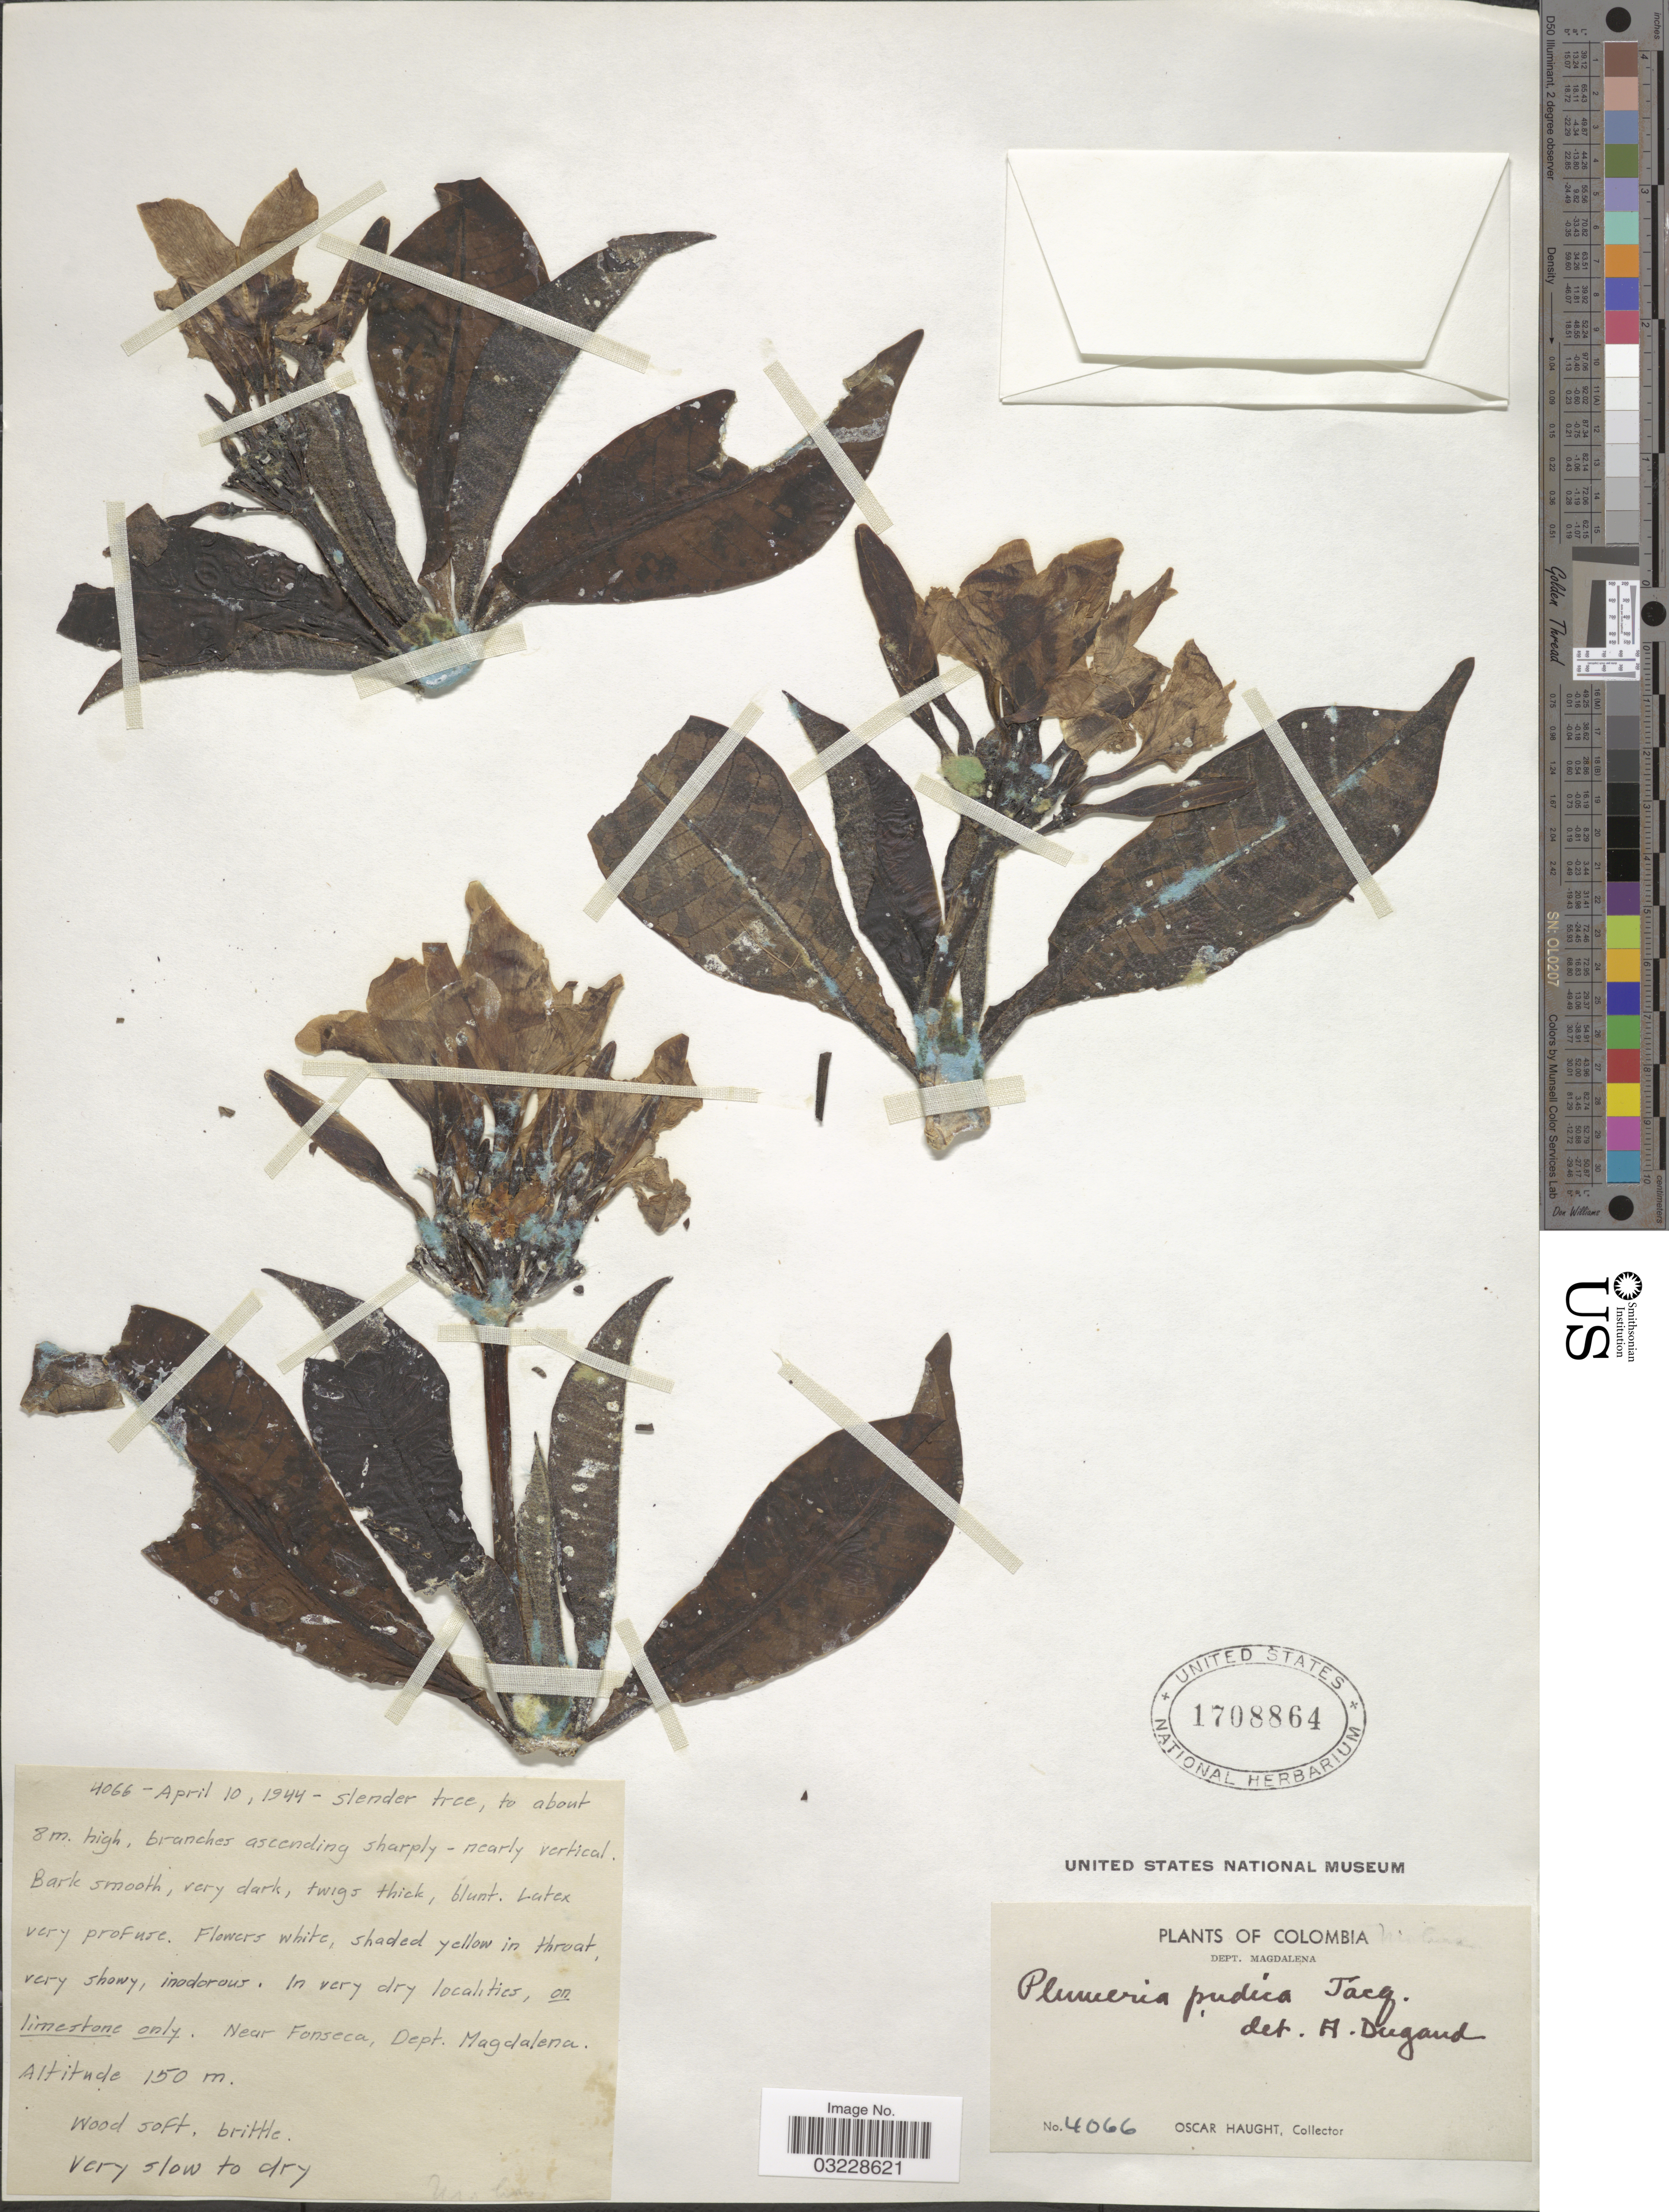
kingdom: Plantae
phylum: Tracheophyta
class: Magnoliopsida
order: Gentianales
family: Apocynaceae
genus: Plumeria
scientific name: Plumeria pudica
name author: Jacq.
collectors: O. Haught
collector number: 4066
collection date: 1944-04-10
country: Colombia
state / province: Magdalena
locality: Dept. Magdalena, Near Fonseca.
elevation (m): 150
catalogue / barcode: US 1708864